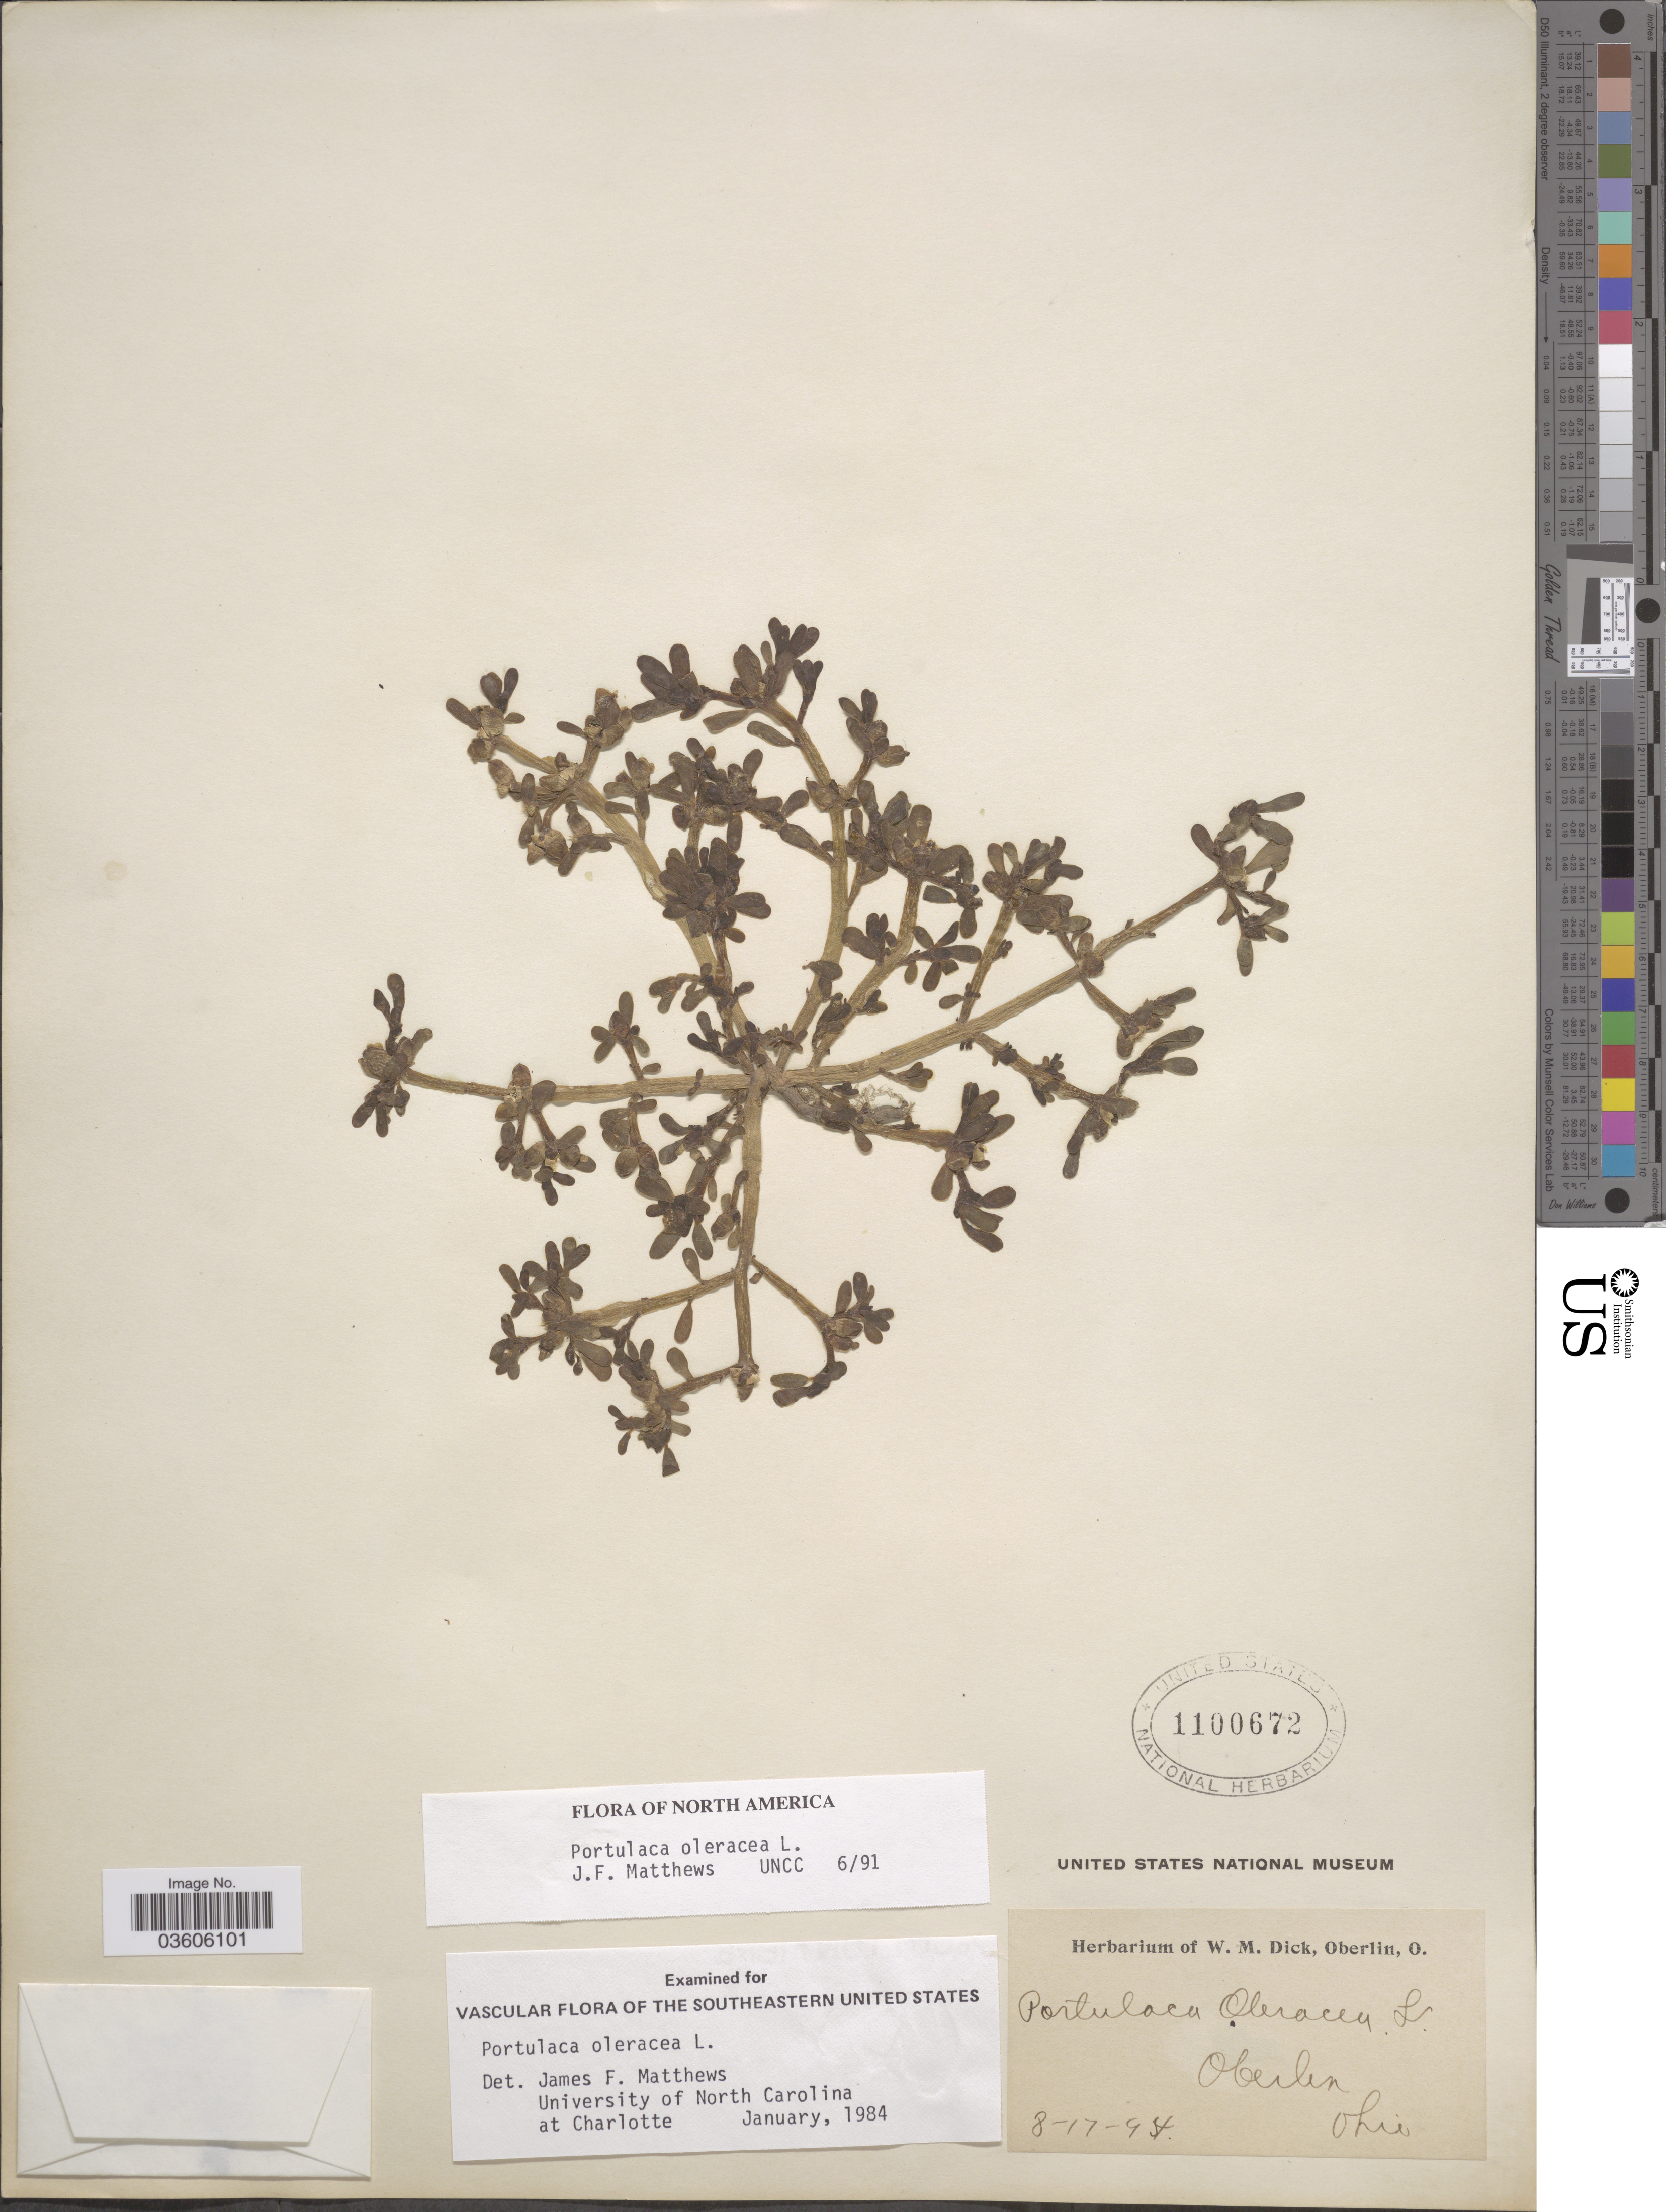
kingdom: Plantae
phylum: Tracheophyta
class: Magnoliopsida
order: Caryophyllales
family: Portulacaceae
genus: Portulaca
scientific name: Portulaca oleracea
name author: L.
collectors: ex Herb. W. M. Dick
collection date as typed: Transcribed d/m/y: 17/8/94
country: United States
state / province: Ohio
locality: Oberlin.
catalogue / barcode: US 1100672